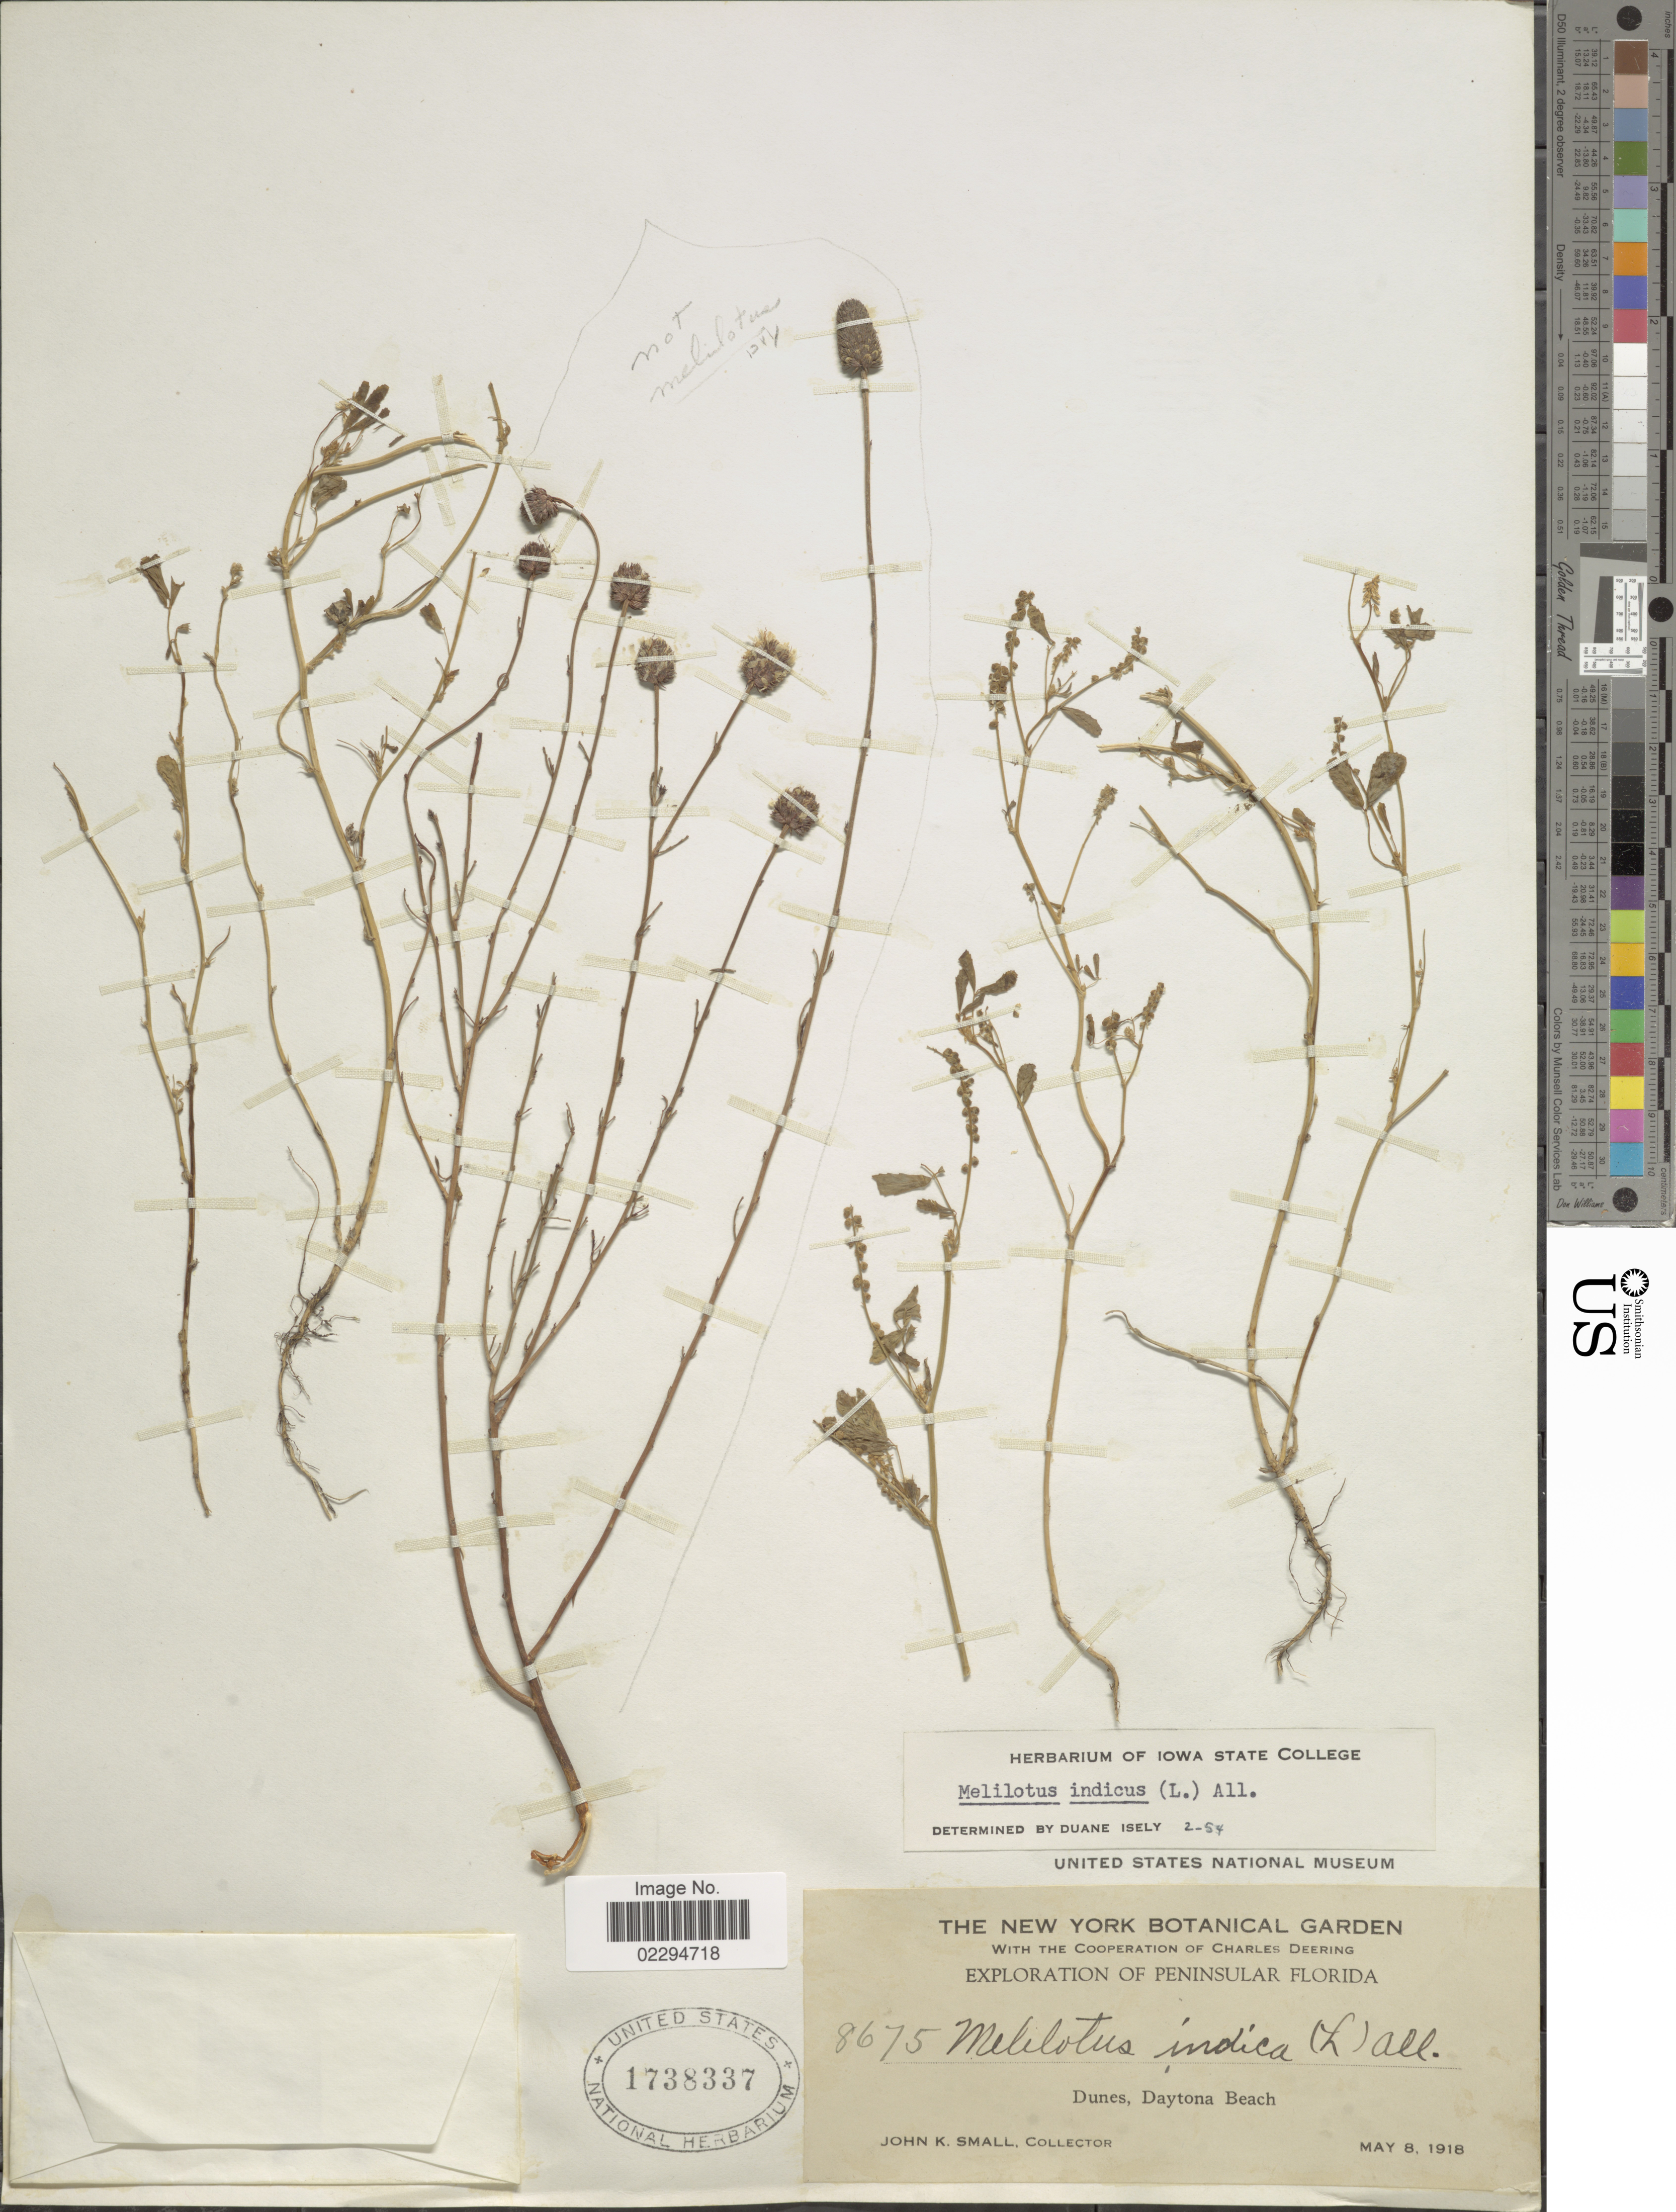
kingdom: Plantae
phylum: Tracheophyta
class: Magnoliopsida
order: Fabales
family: Fabaceae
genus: Melilotus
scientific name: Melilotus indicus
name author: (L.) All.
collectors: J. K. Small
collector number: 8675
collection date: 1918-05-08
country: United States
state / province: Florida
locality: Peninsular Florida. Dunes, Daytona Beach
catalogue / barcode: US 1738337